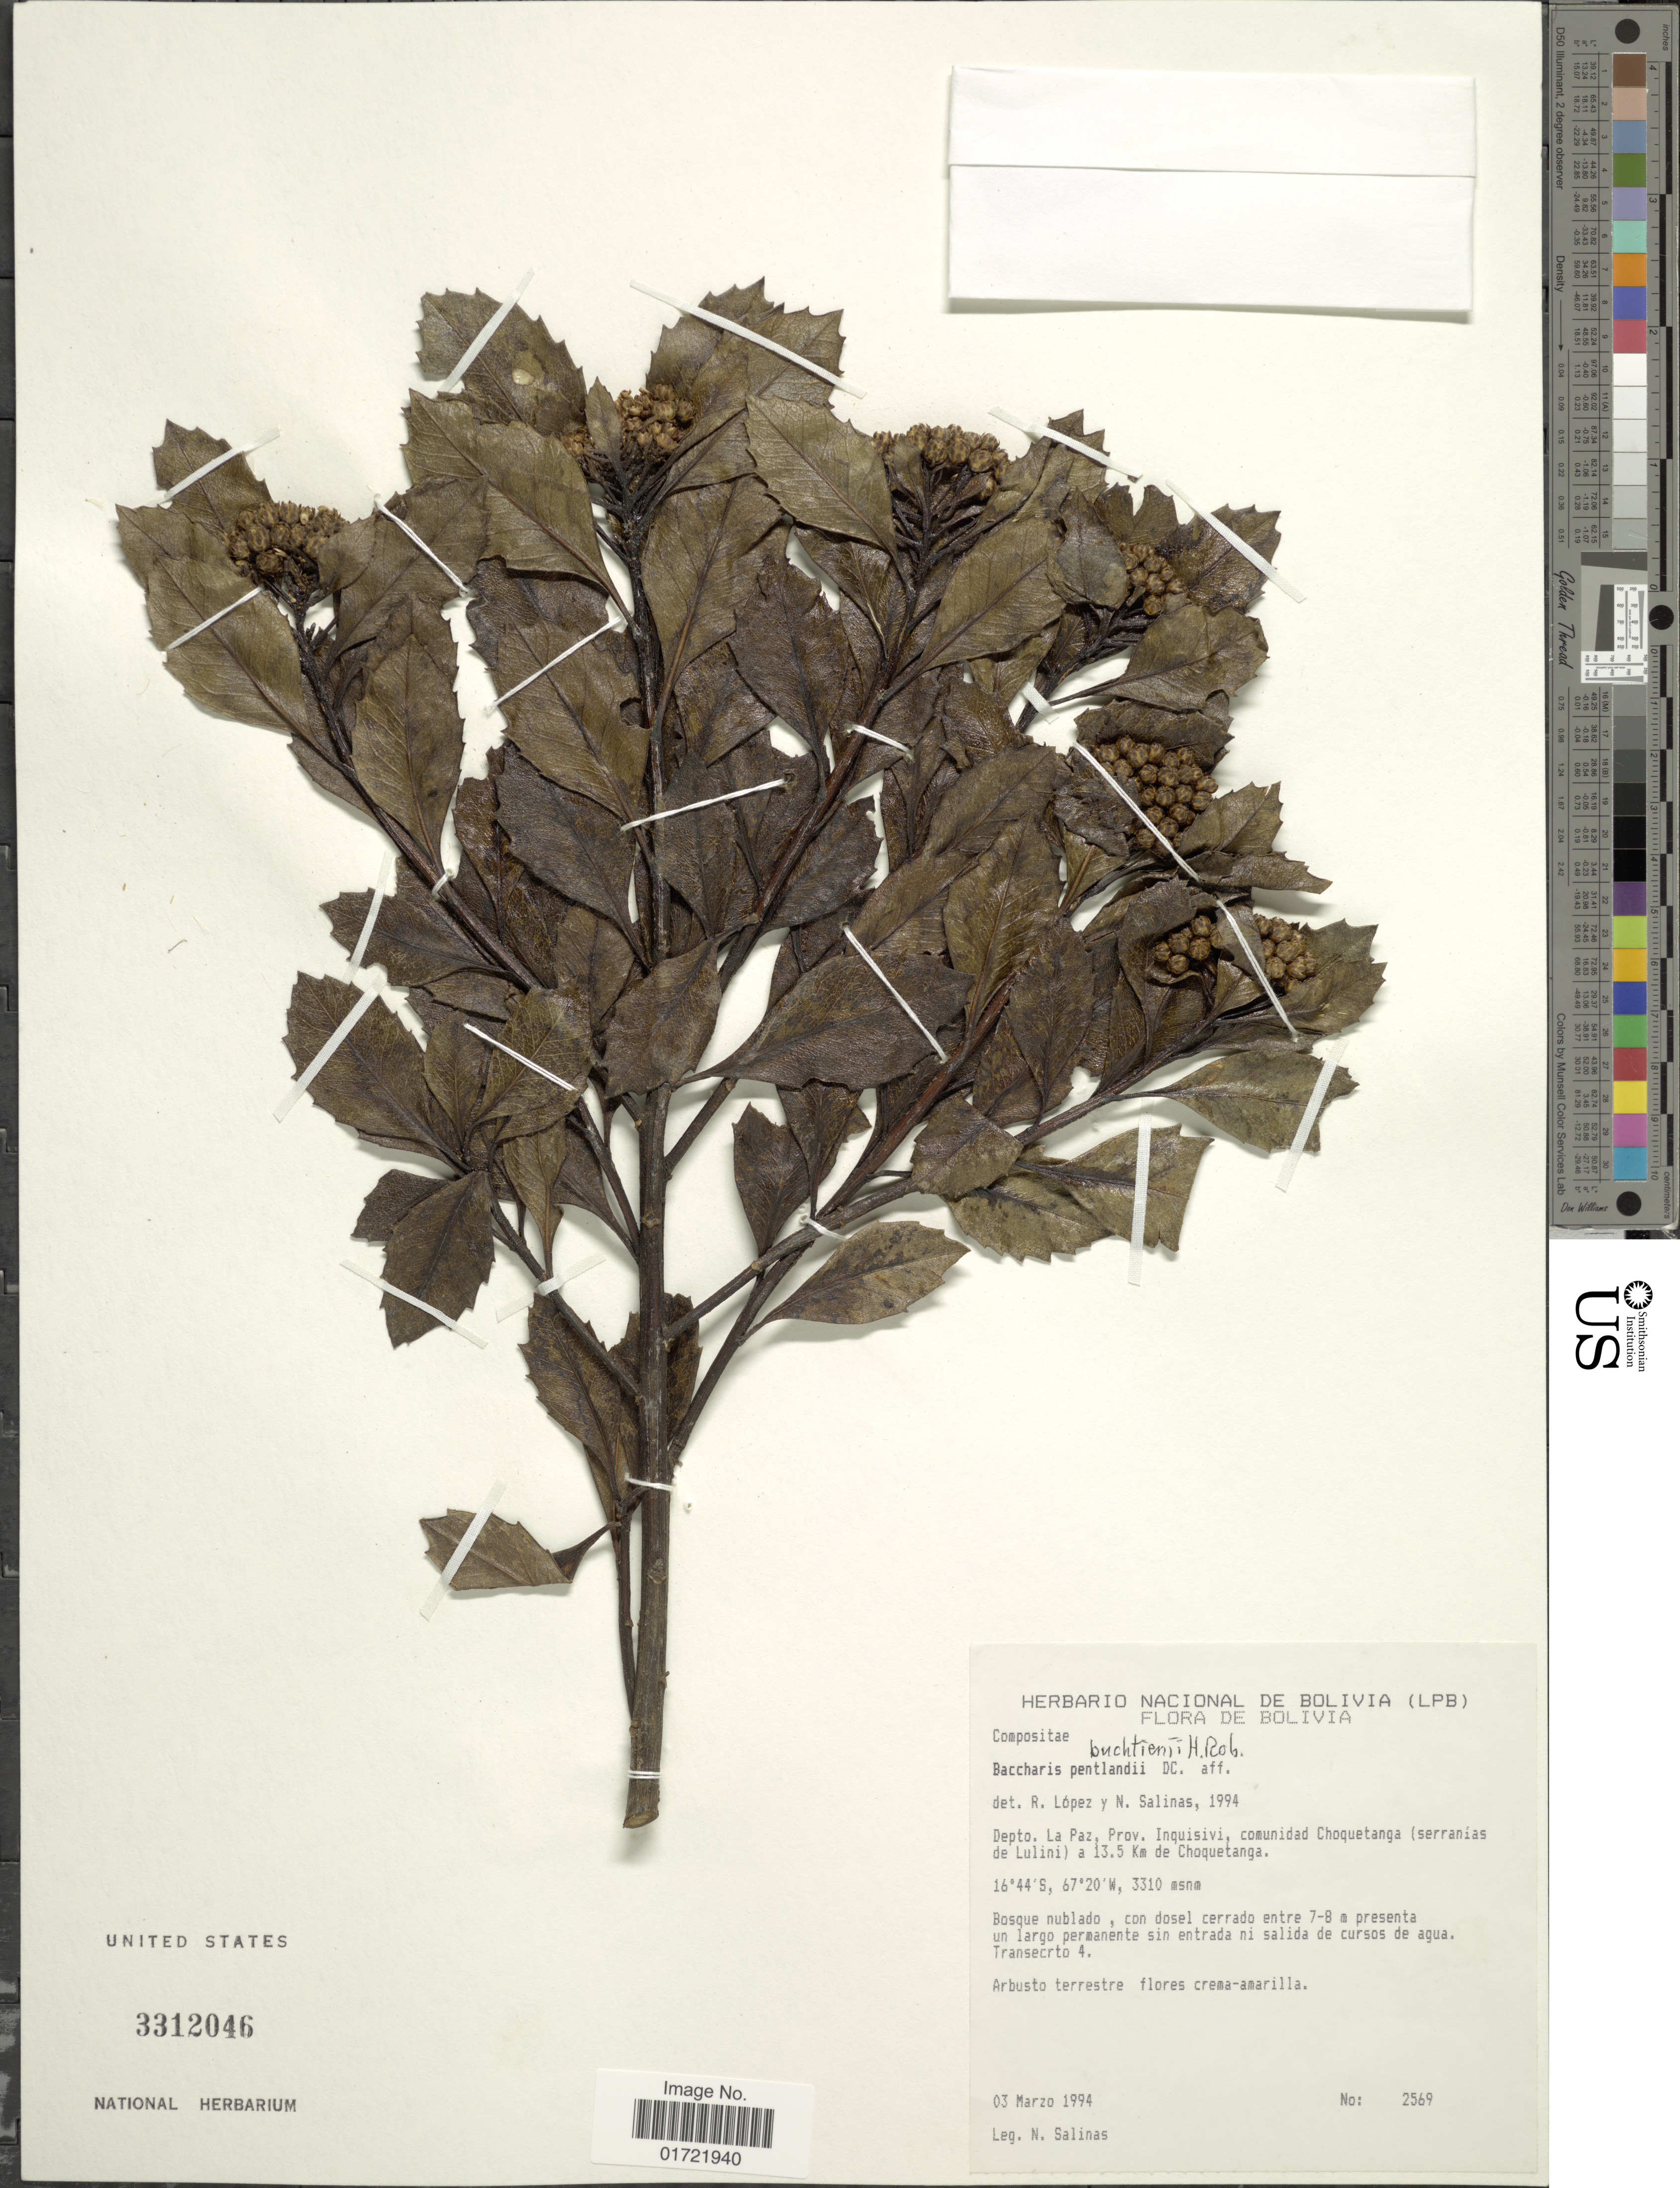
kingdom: Plantae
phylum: Tracheophyta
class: Magnoliopsida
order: Asterales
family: Asteraceae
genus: Baccharis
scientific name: Baccharis buchtienii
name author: H. Rob.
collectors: N. Salinas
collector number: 2569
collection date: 1994-03-03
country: Bolivia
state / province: La Paz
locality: Prov, Inquisivi, comunidad Choquitanga (serranias de Lulini) a 13.5 Km de Choquitanga.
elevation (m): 3310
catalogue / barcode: US 3312046